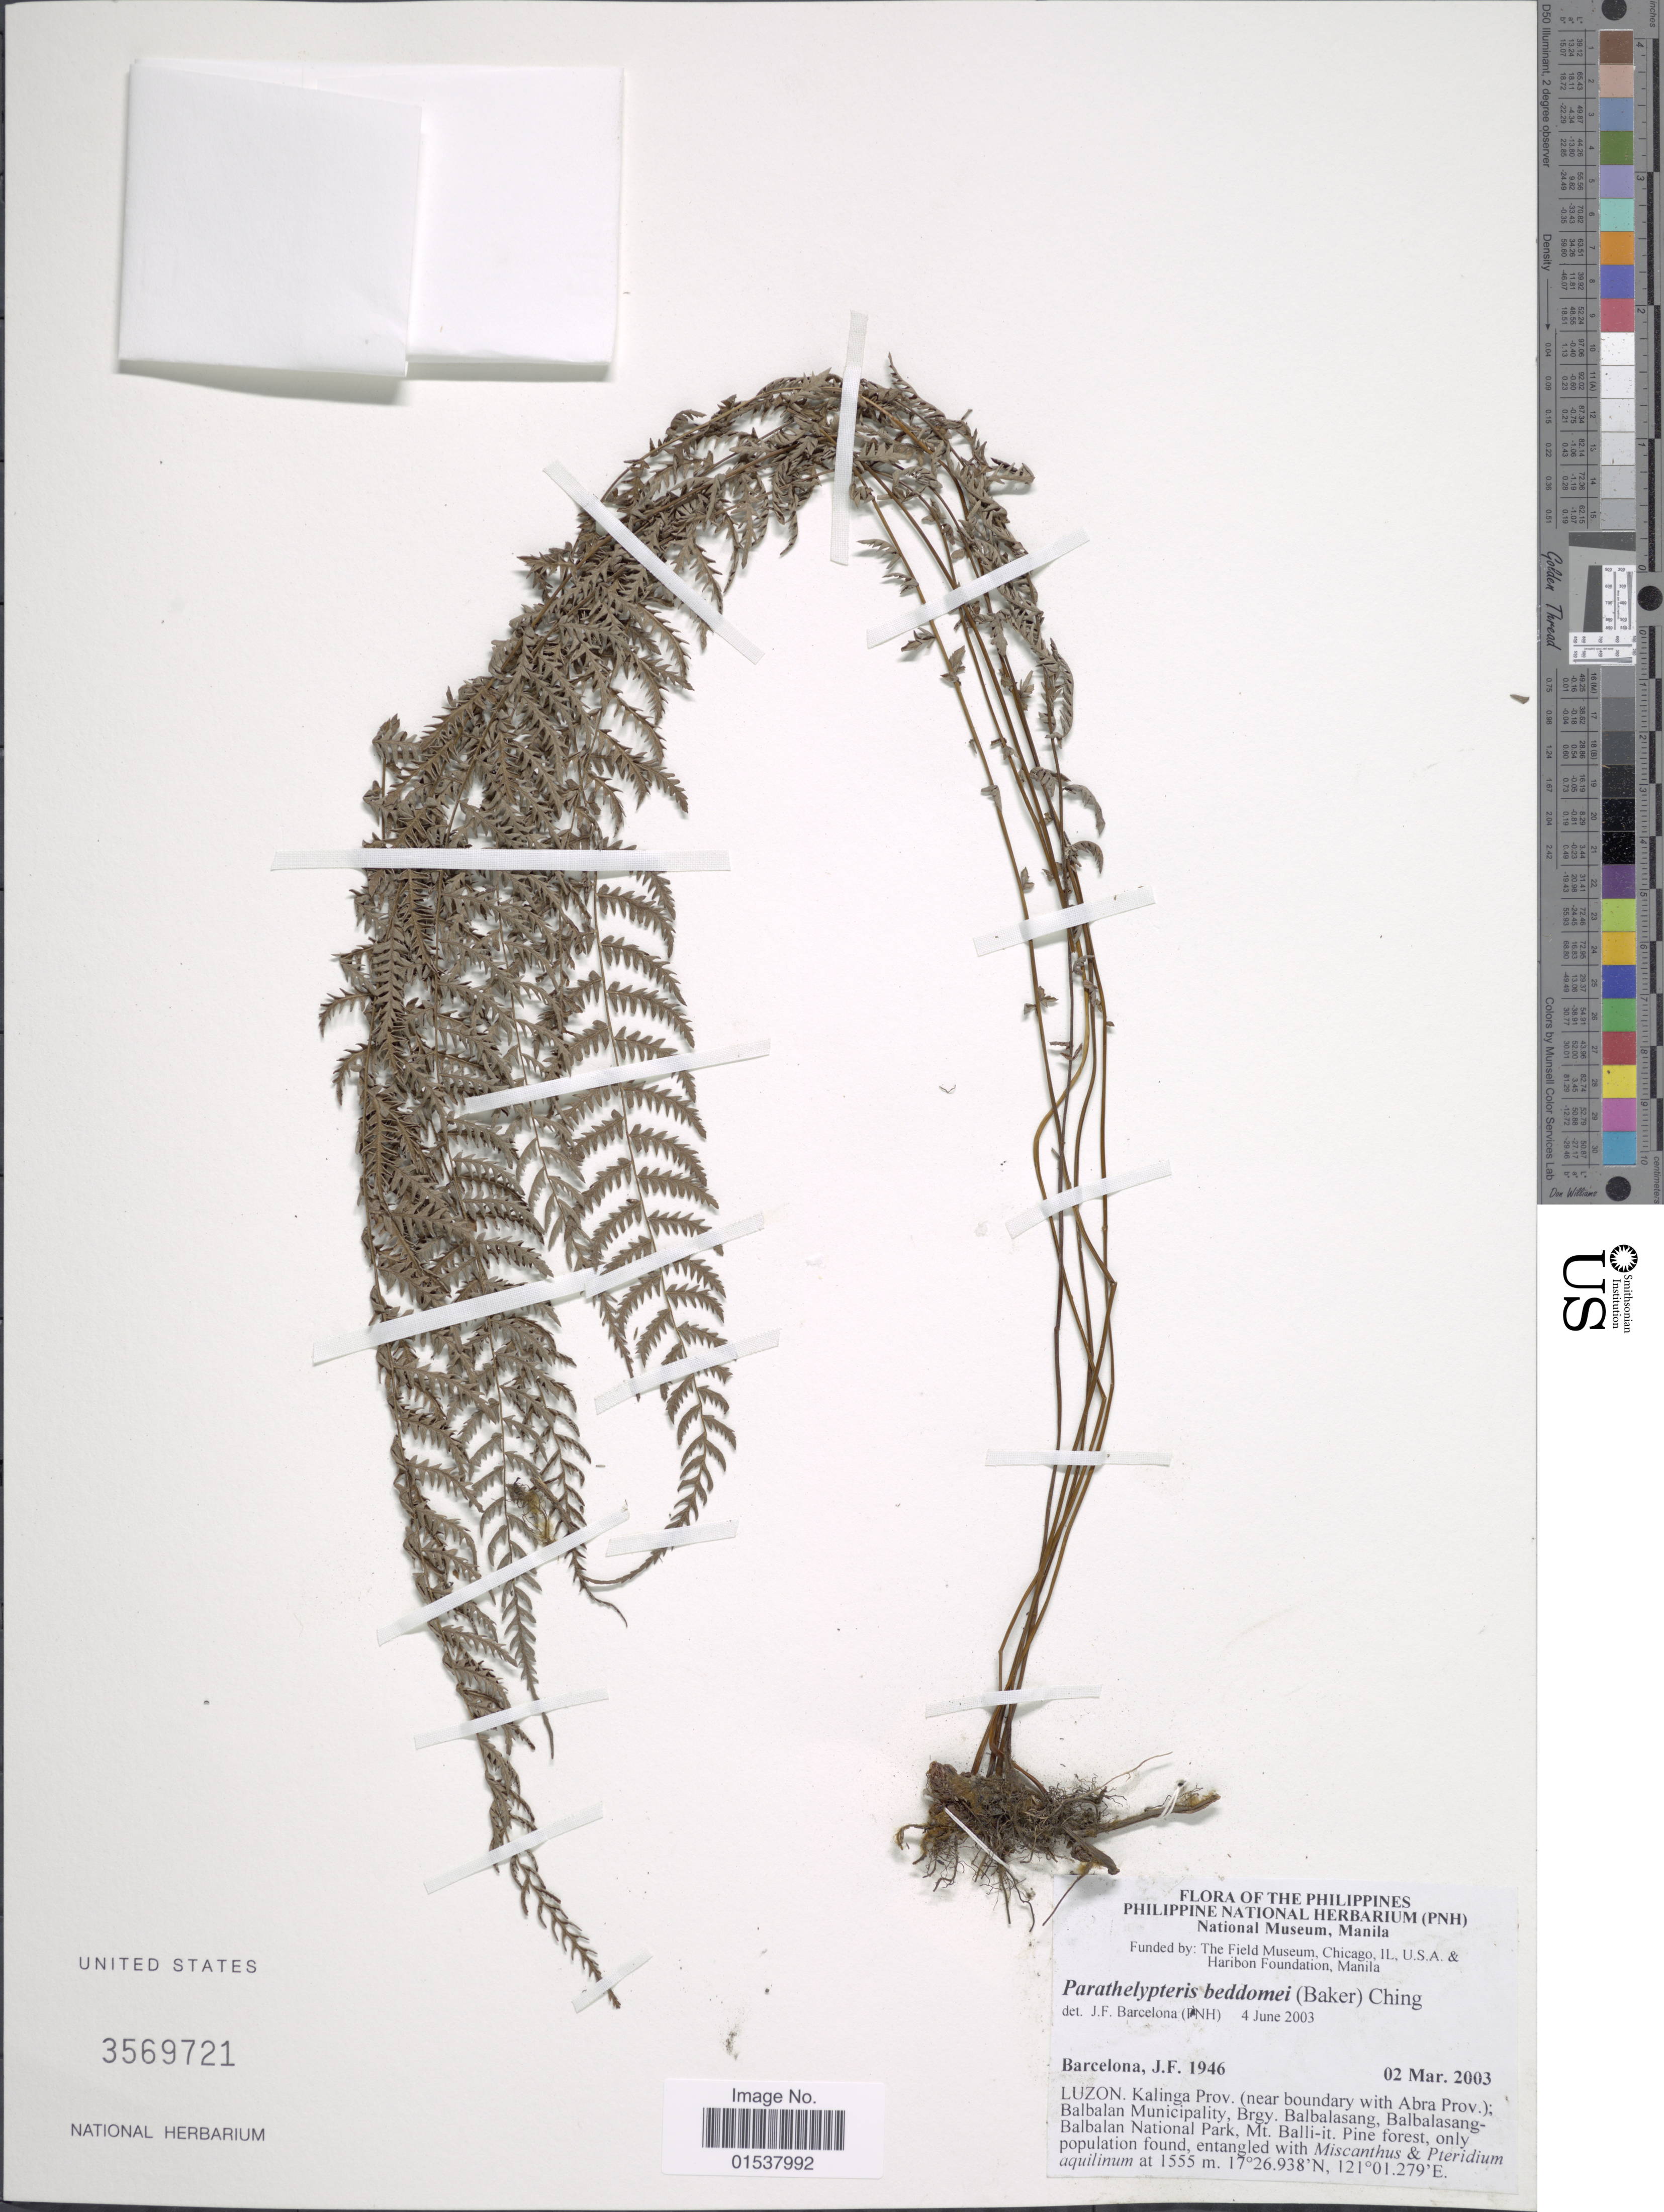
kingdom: Plantae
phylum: Tracheophyta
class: Polypodiopsida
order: Polypodiales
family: Thelypteridaceae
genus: Parathelypteris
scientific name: Parathelypteris beddomei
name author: (Baker) Ching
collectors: J. F. Barcelona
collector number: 1946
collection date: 2003-03-02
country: Philippines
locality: Luzon, Kalinga Prov. (near boundary with Abra Prov.); Balbalan Municipality, Brgy. Balbalasang, Balbalasang-Balbalan National Park, Mt. Balli-it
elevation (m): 1555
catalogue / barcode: US 3569721